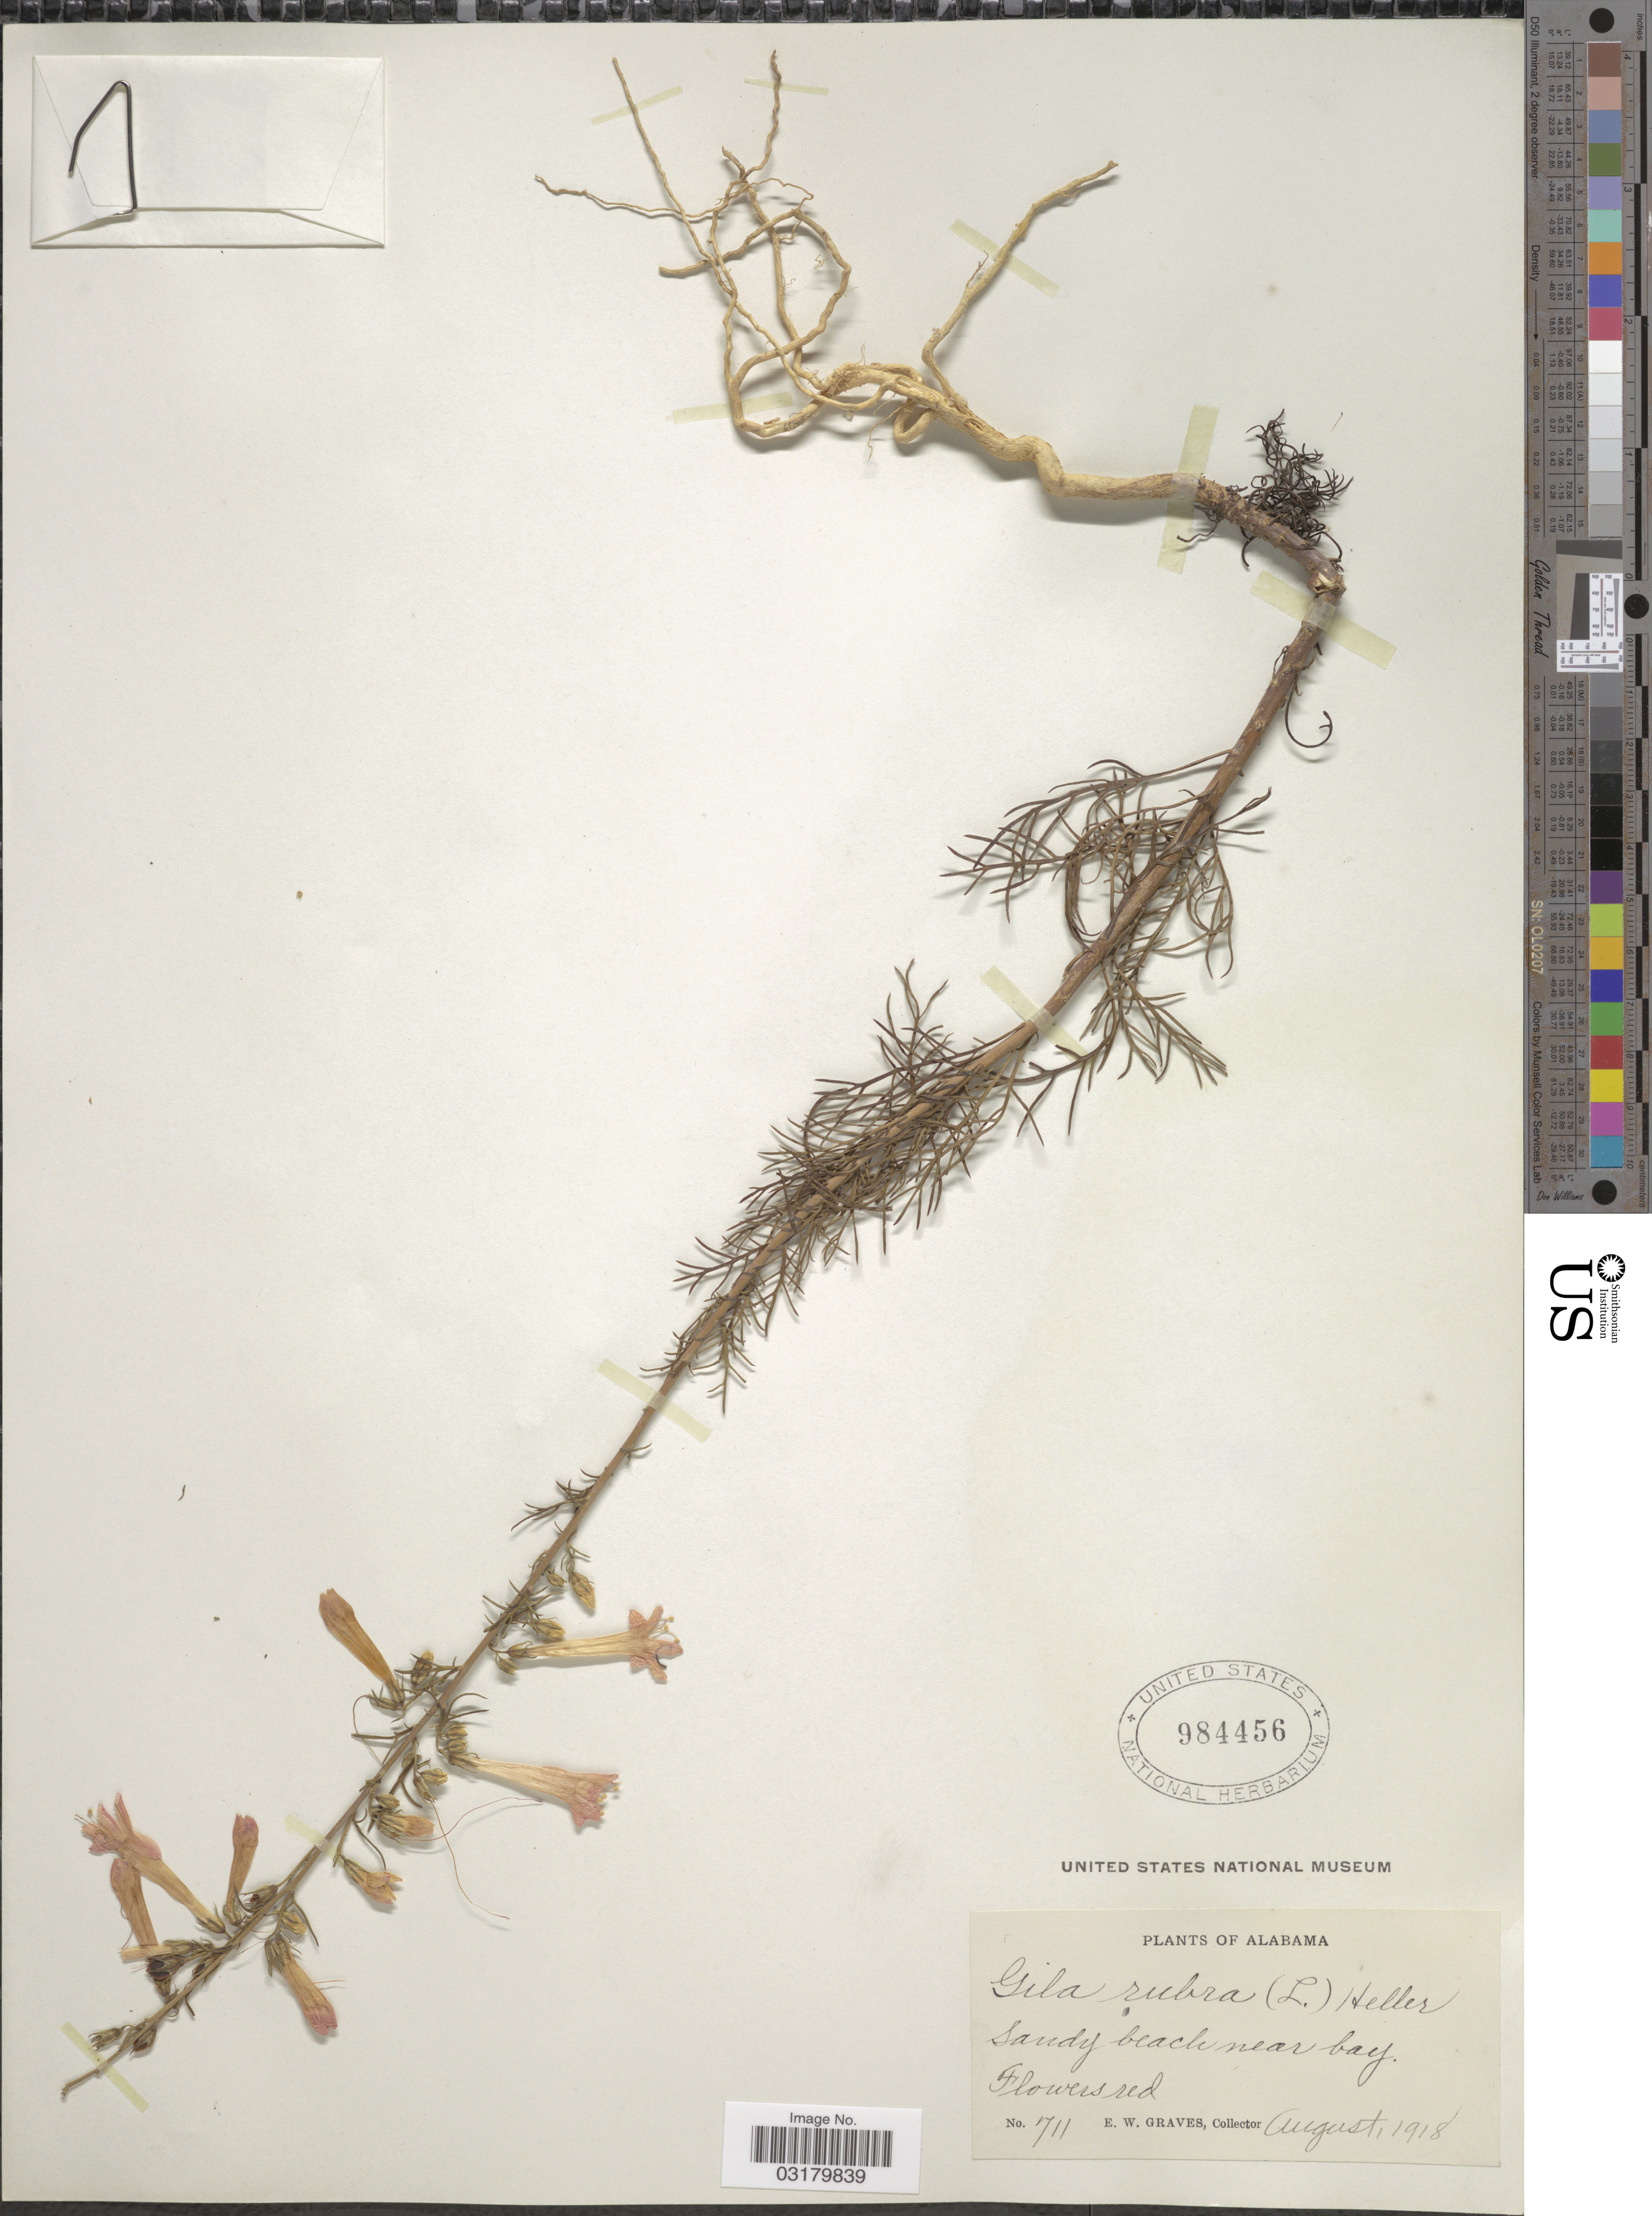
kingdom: Plantae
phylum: Tracheophyta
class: Magnoliopsida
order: Ericales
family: Polemoniaceae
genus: Ipomopsis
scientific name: Ipomopsis rubra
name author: (L.) Wherry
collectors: E. Graves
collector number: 711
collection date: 1918-08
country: United States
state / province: Alabama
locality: Sandy beach near bay.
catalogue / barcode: US 984456